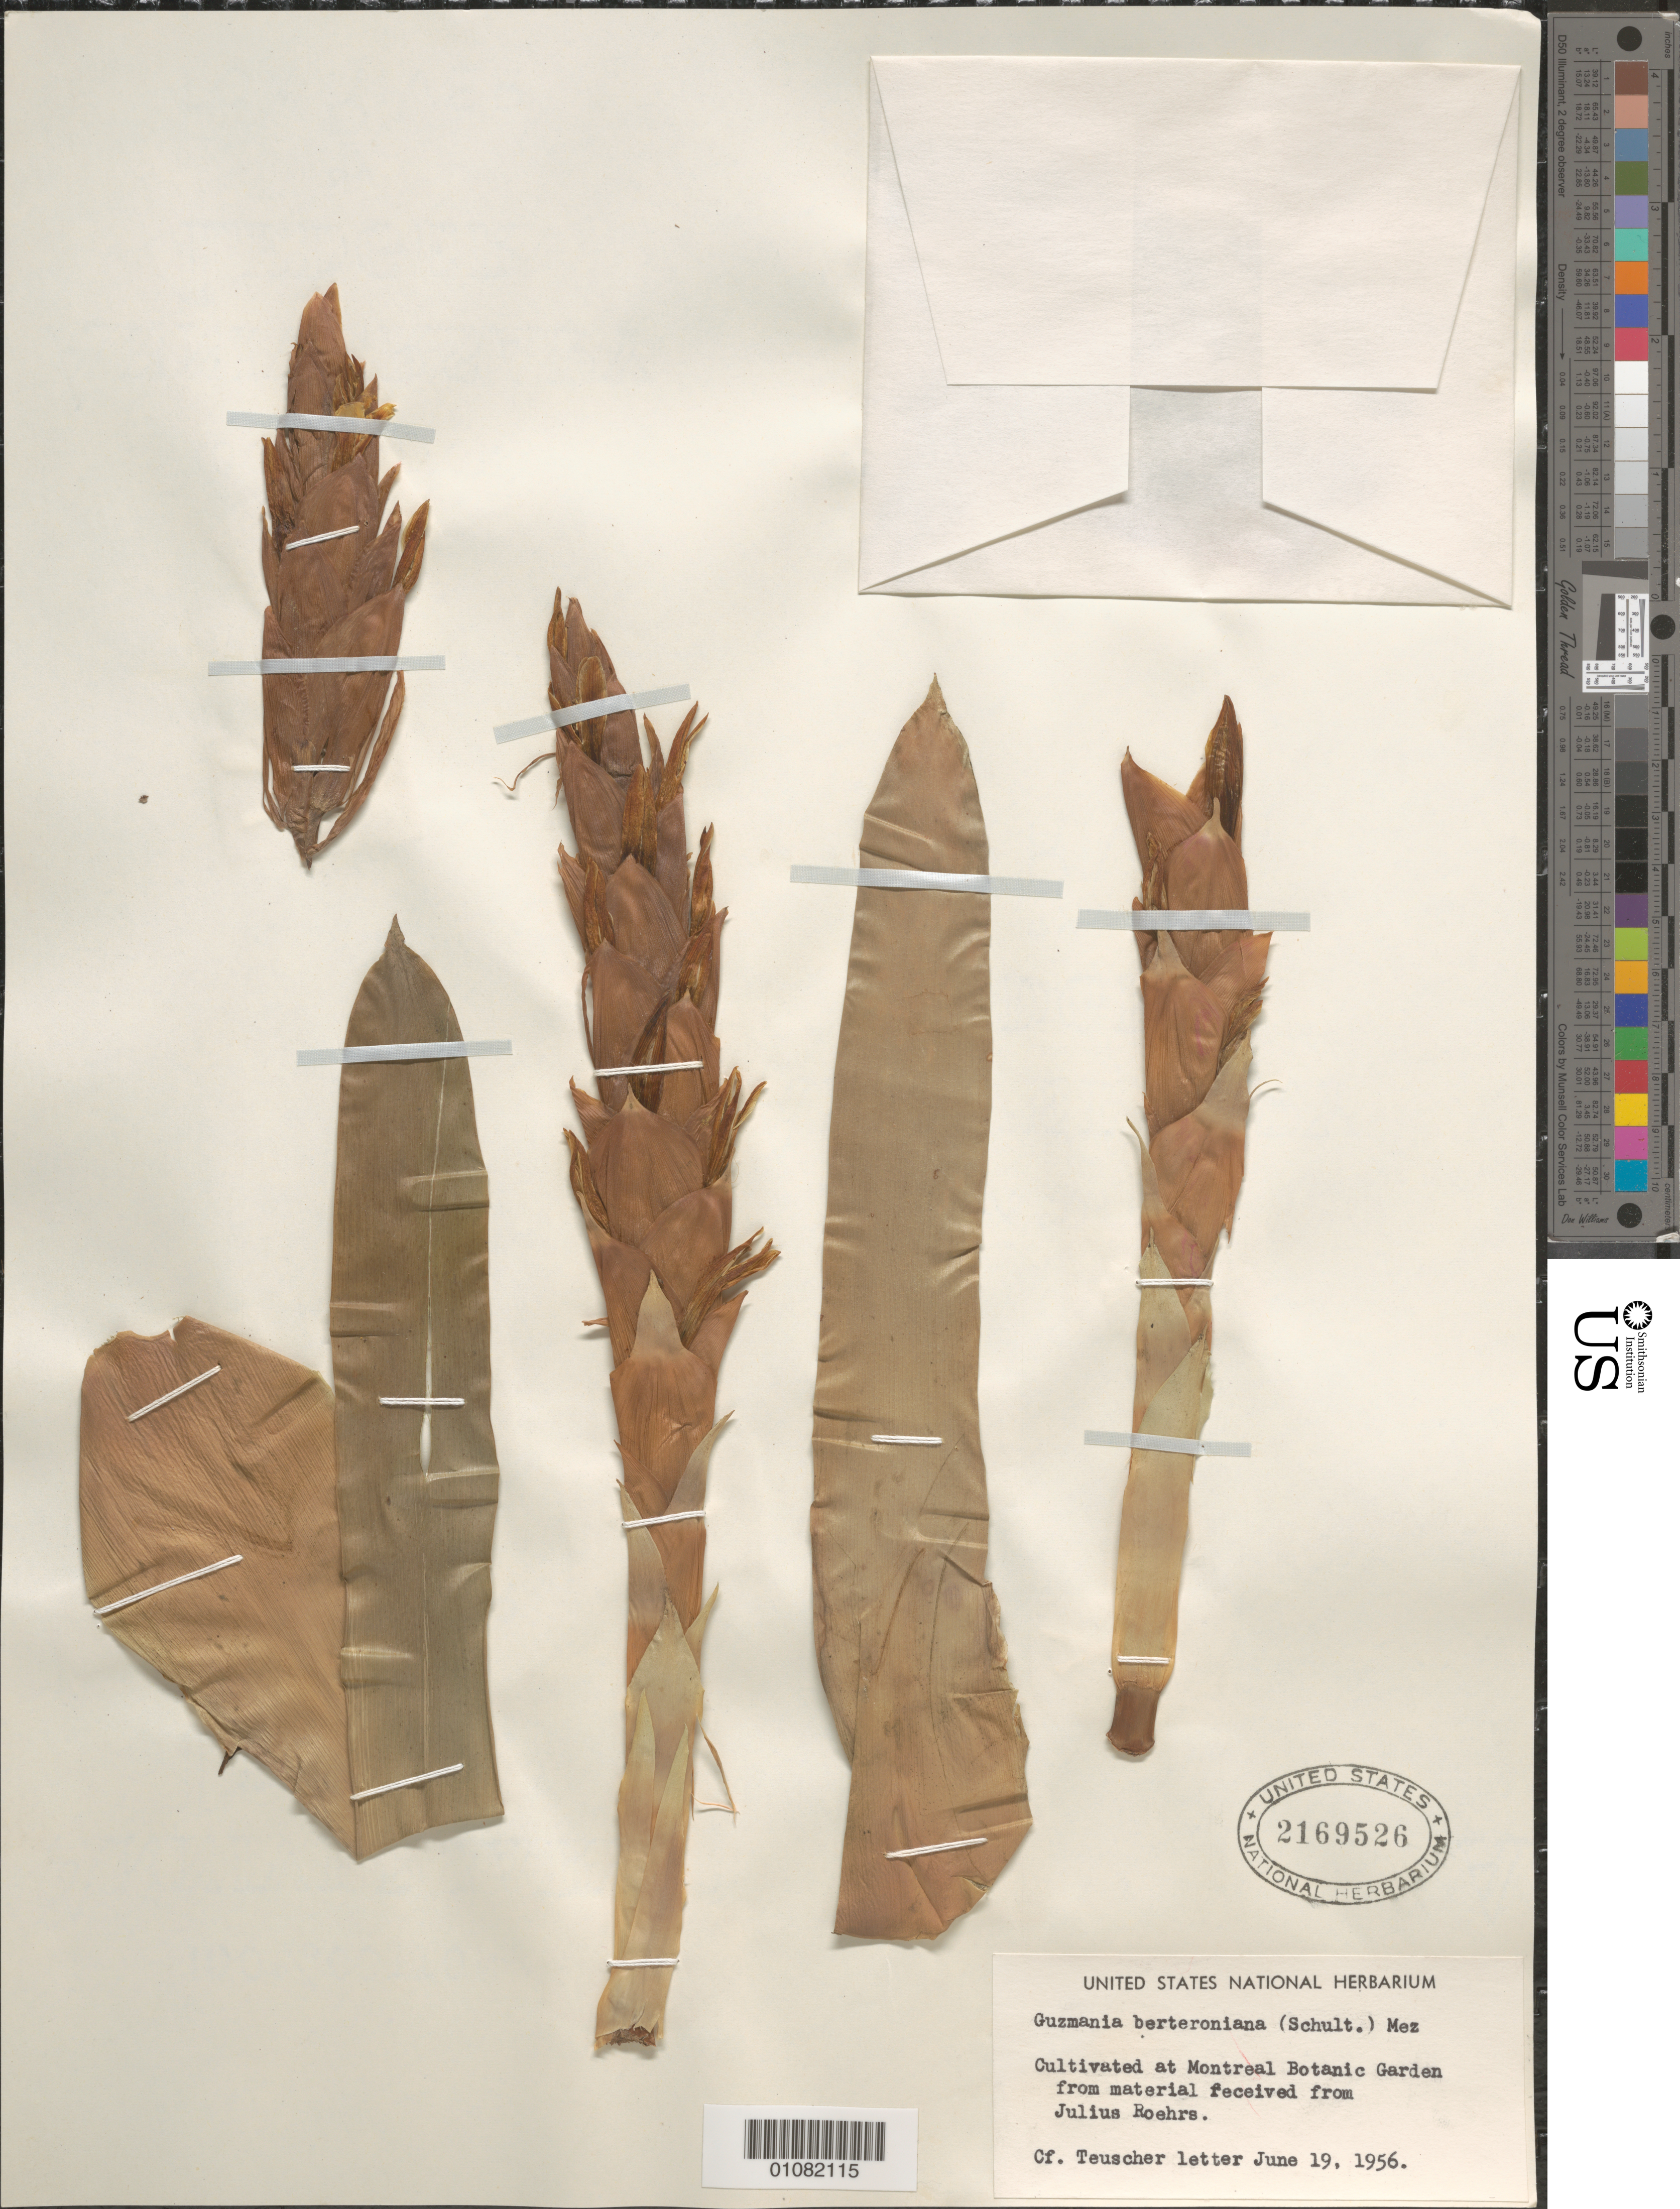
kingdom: Plantae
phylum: Tracheophyta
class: Liliopsida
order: Poales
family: Bromeliaceae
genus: Guzmania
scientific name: Guzmania berteroniana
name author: (Schult. & Schult. f.) Mez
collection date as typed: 19 Jun 1956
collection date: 1956-06-19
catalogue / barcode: US 2169526